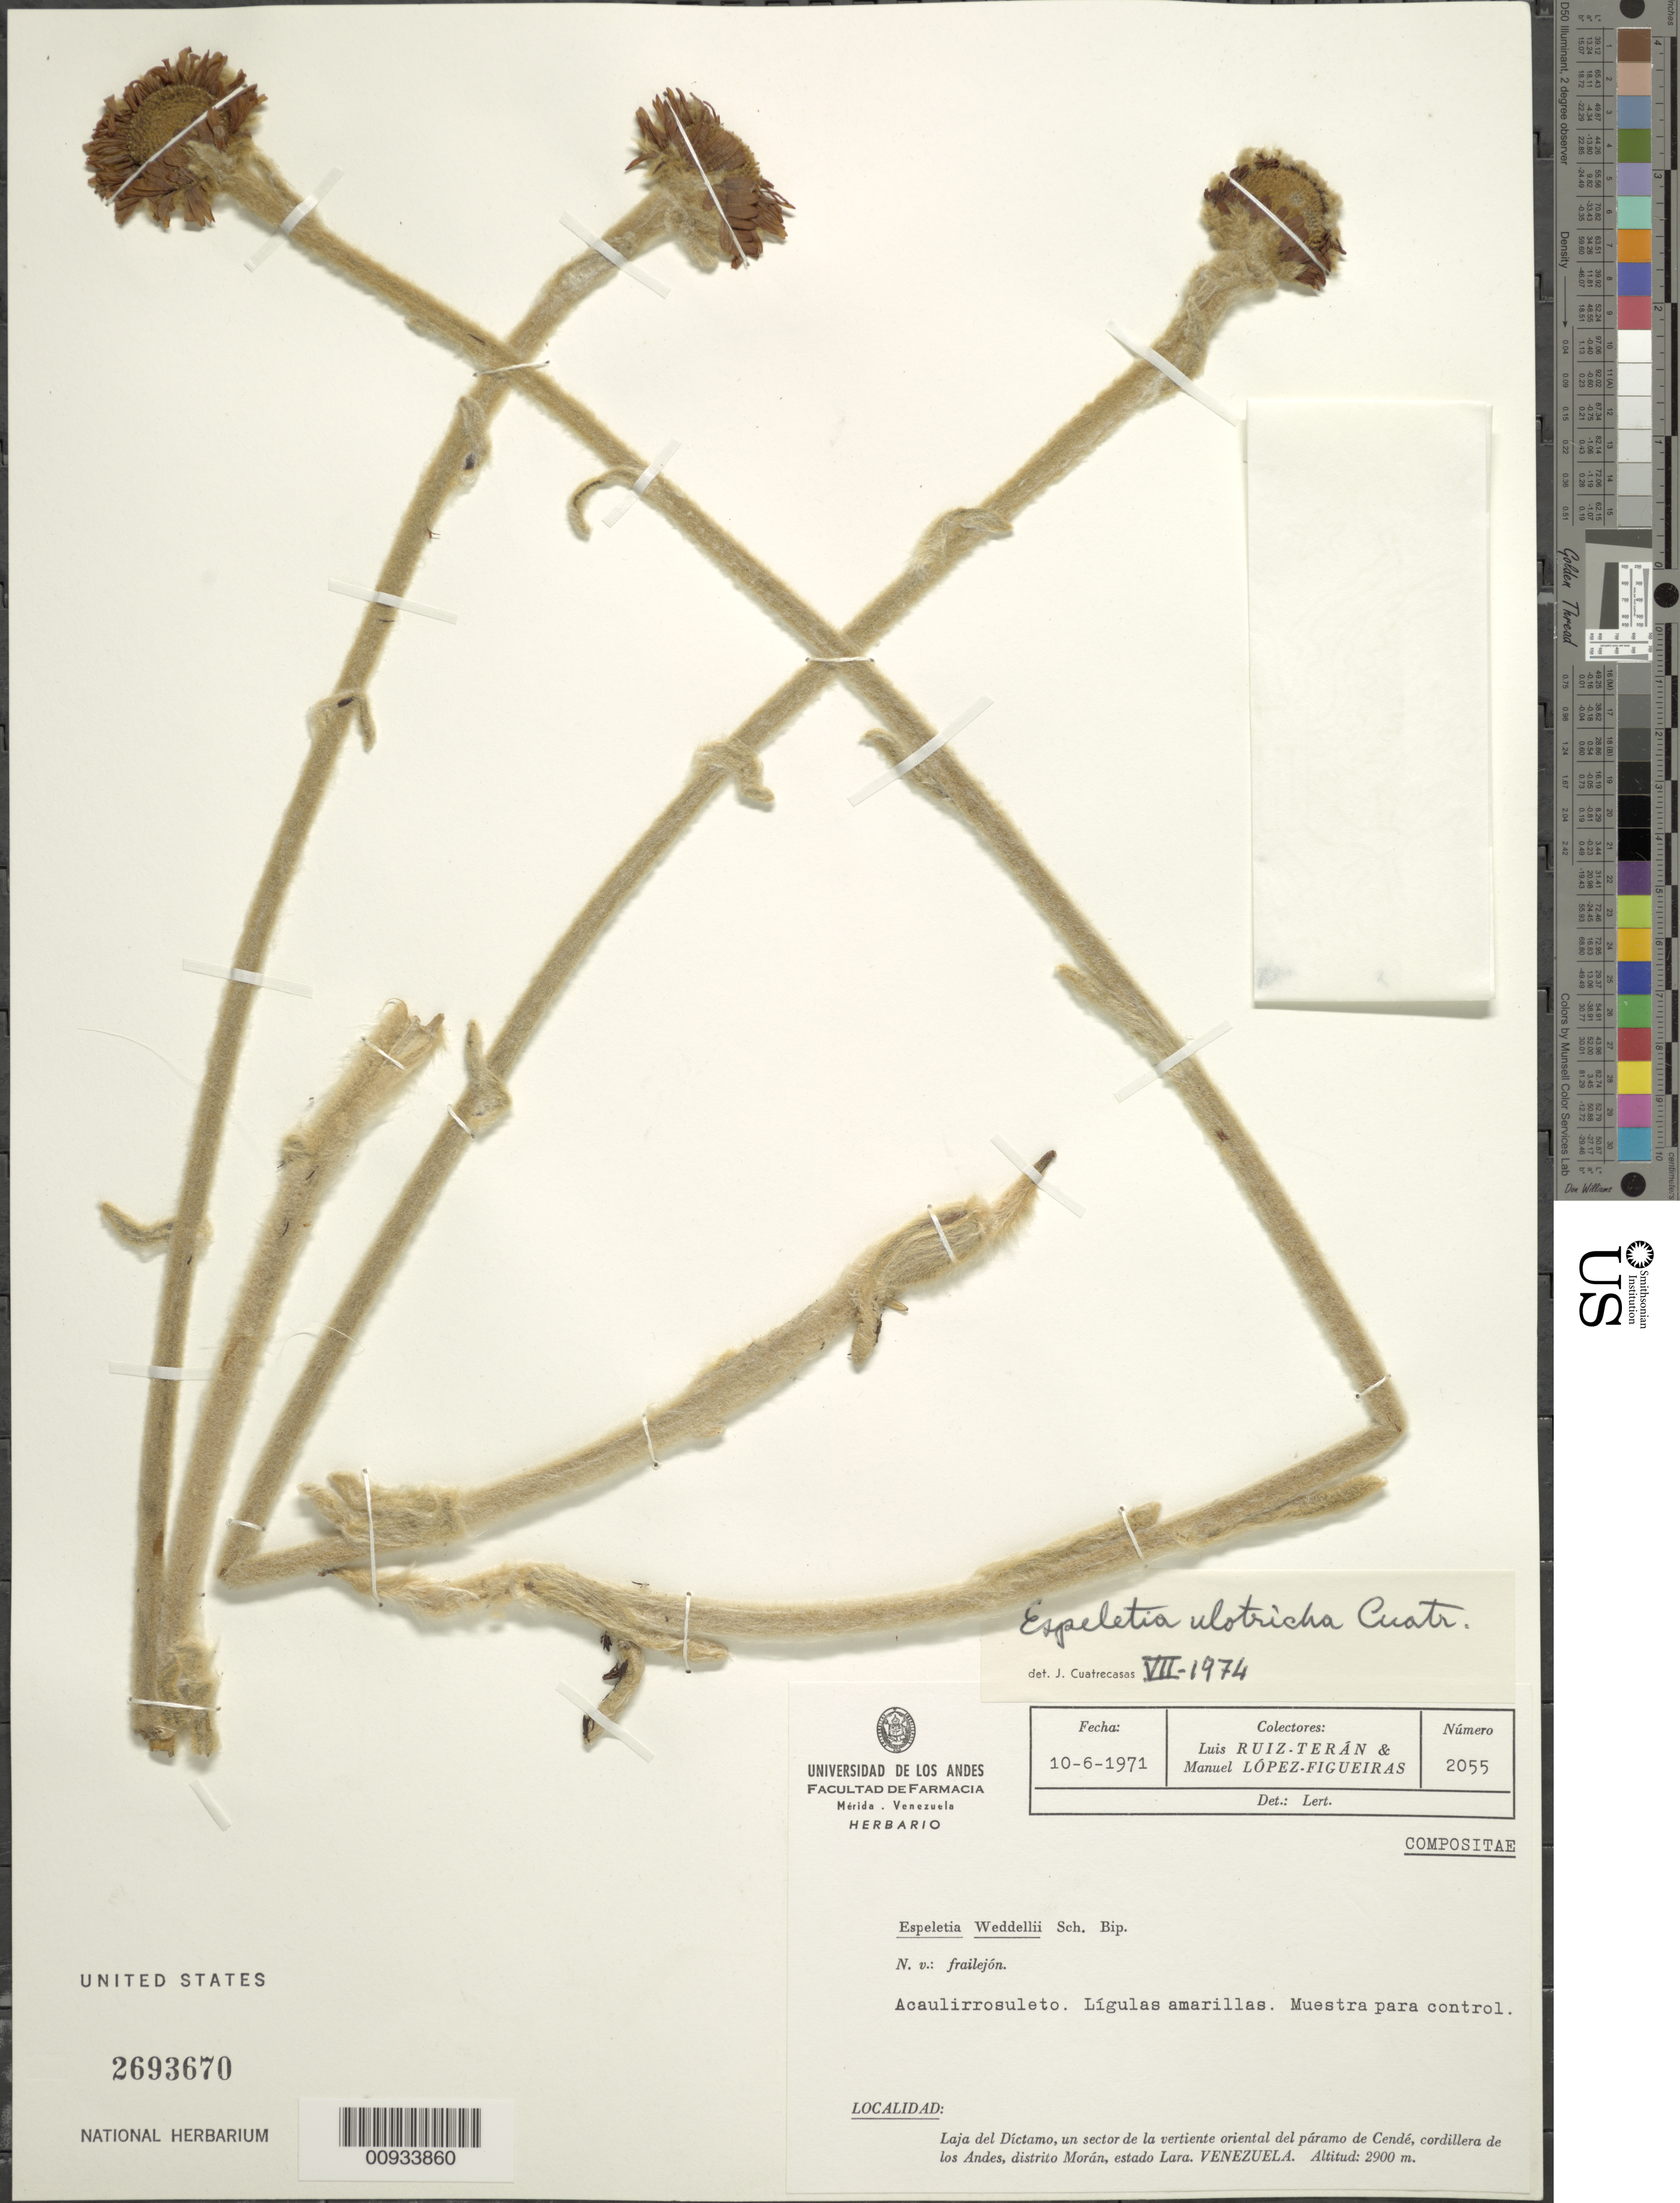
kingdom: Plantae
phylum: Tracheophyta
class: Magnoliopsida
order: Asterales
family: Asteraceae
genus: Espeletia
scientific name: Espeletia ulotricha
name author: Cuatrec.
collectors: L. Teran & M. López Figueiras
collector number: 2055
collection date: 1971-06-10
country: Venezuela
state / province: Lara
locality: Loja del Dictamo, un sector de la vertiente oriental del paramo de Cende, cordillera de los Andes, distrito Moran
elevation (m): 2900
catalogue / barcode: US 2693670